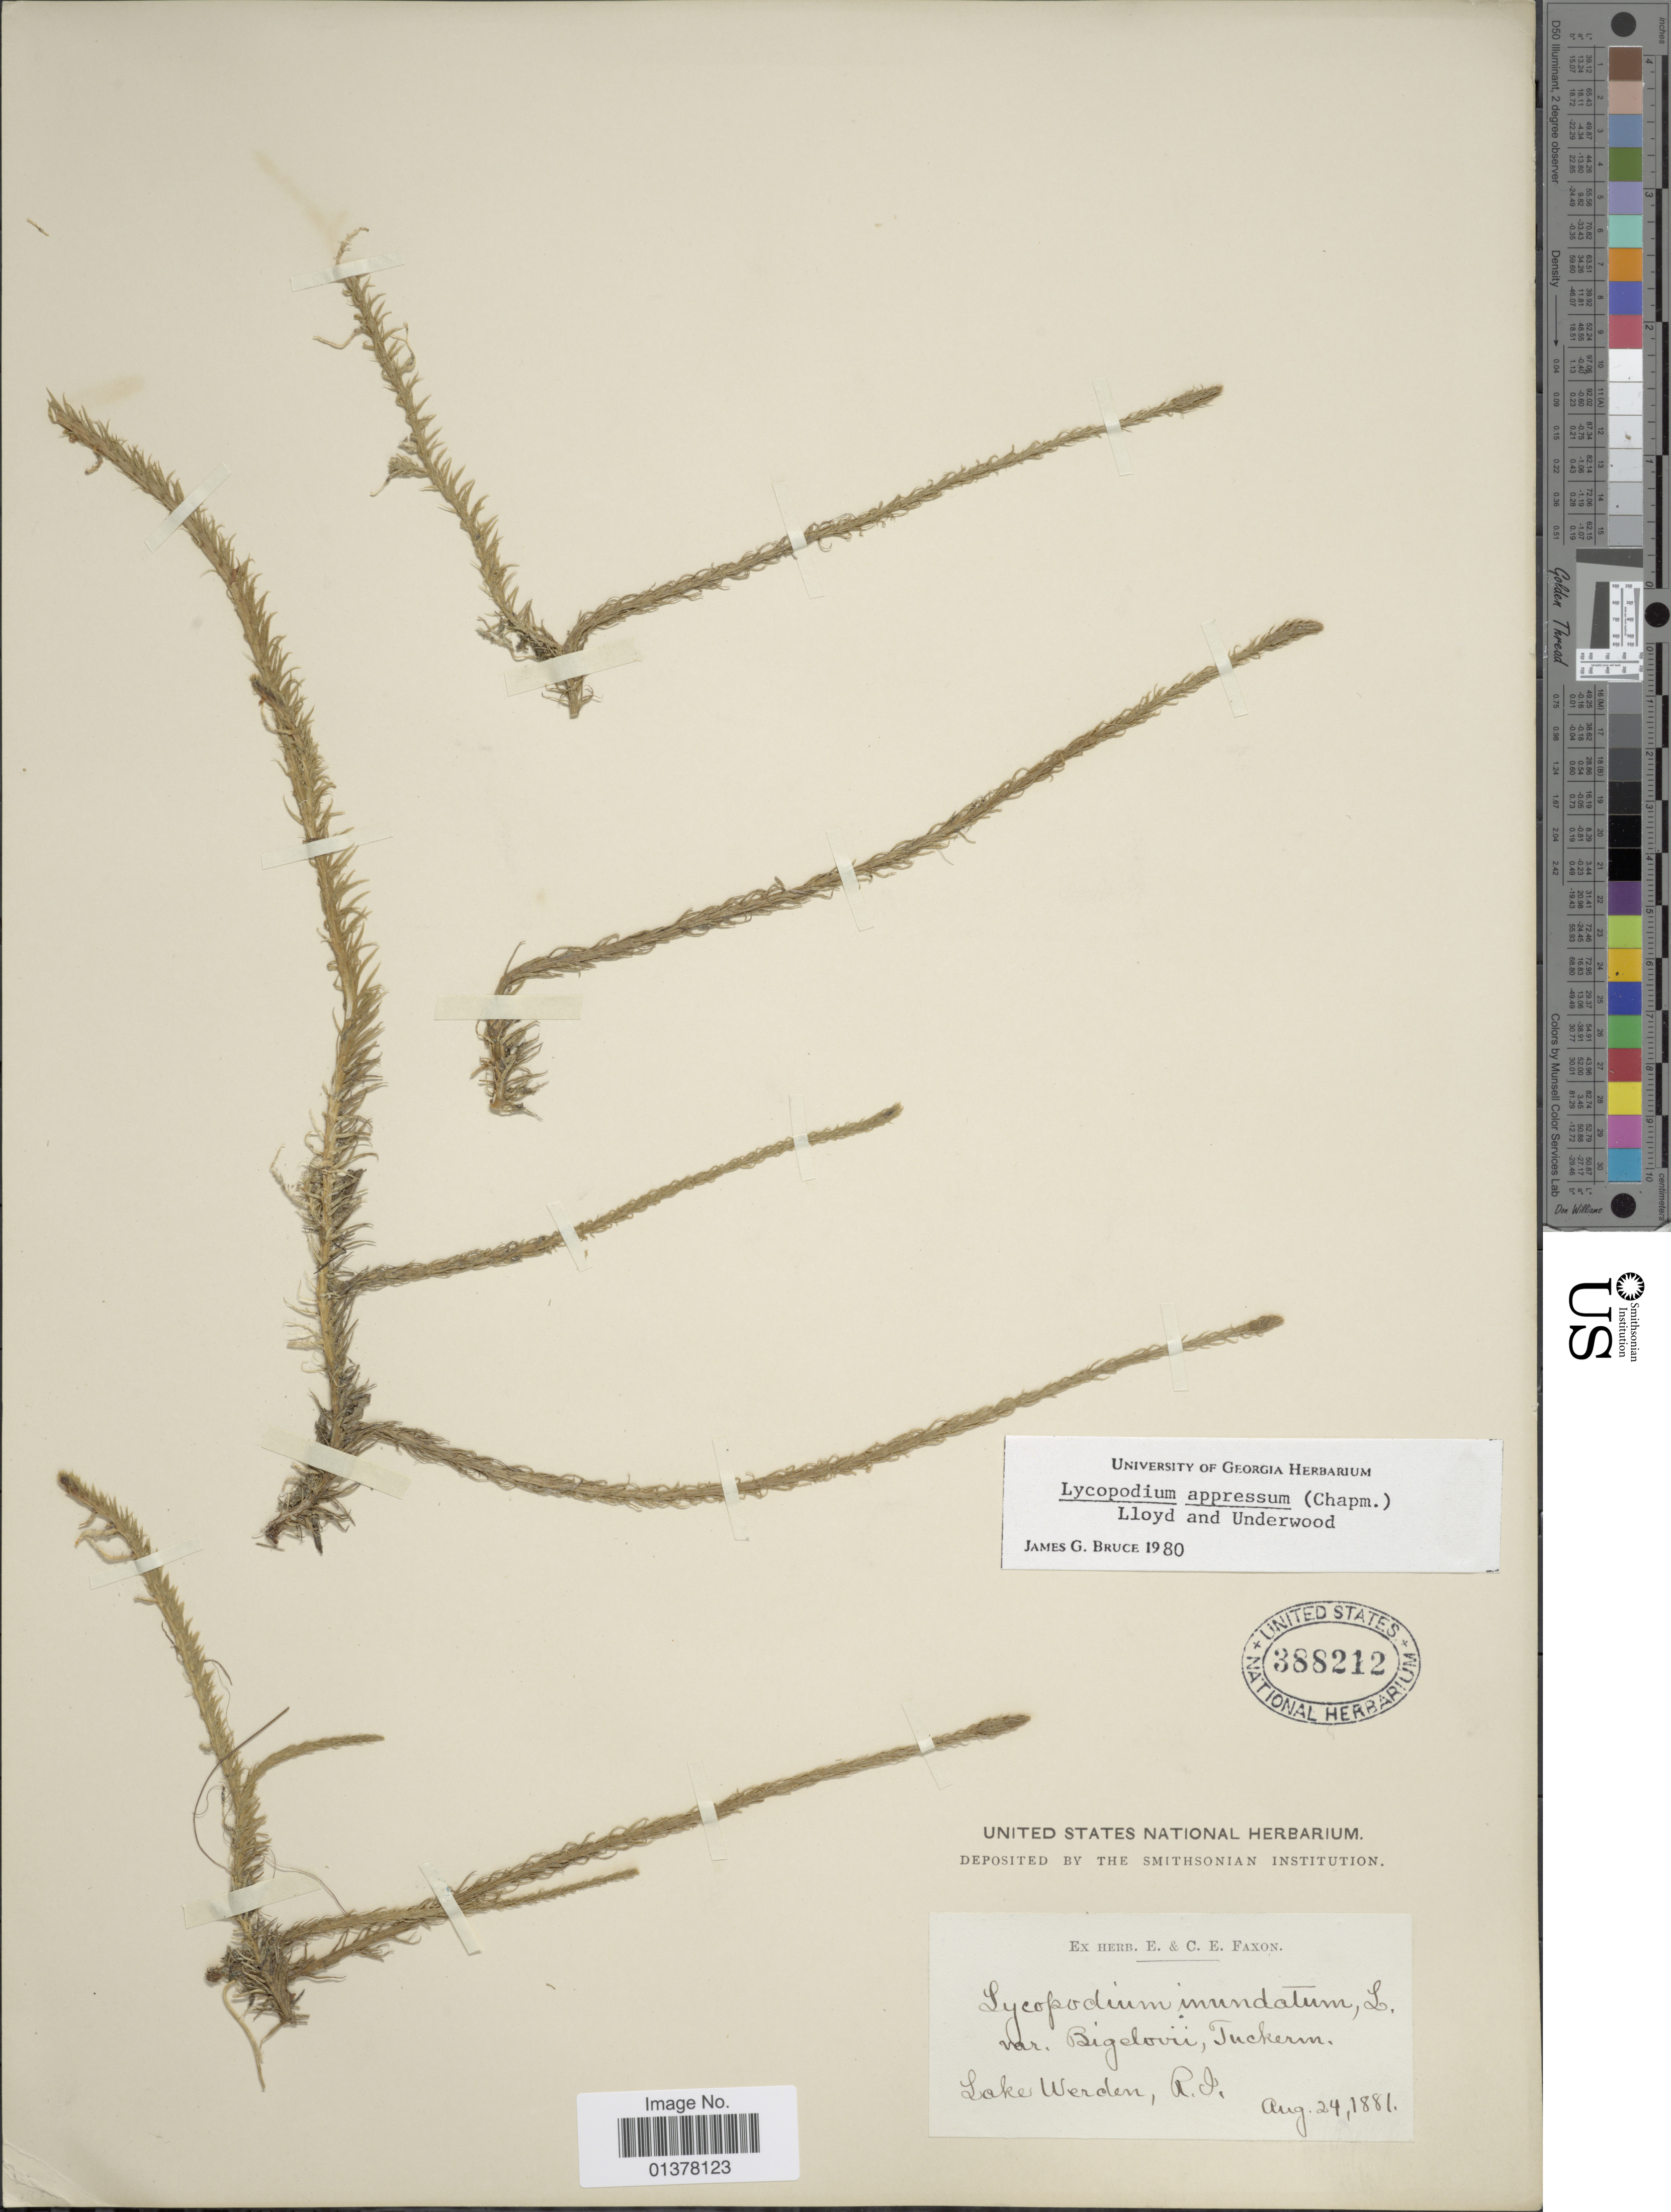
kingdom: Plantae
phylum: Tracheophyta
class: Lycopodiopsida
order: Lycopodiales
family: Lycopodiaceae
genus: Lycopodiella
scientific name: Lycopodiella appressa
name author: (Chapm.) Cranfill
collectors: ex herb. E. & C.E. Faxon & C. Faxon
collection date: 1881-08-24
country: United States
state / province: Rhode Island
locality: Lake Werden, R.I.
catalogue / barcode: US 388212